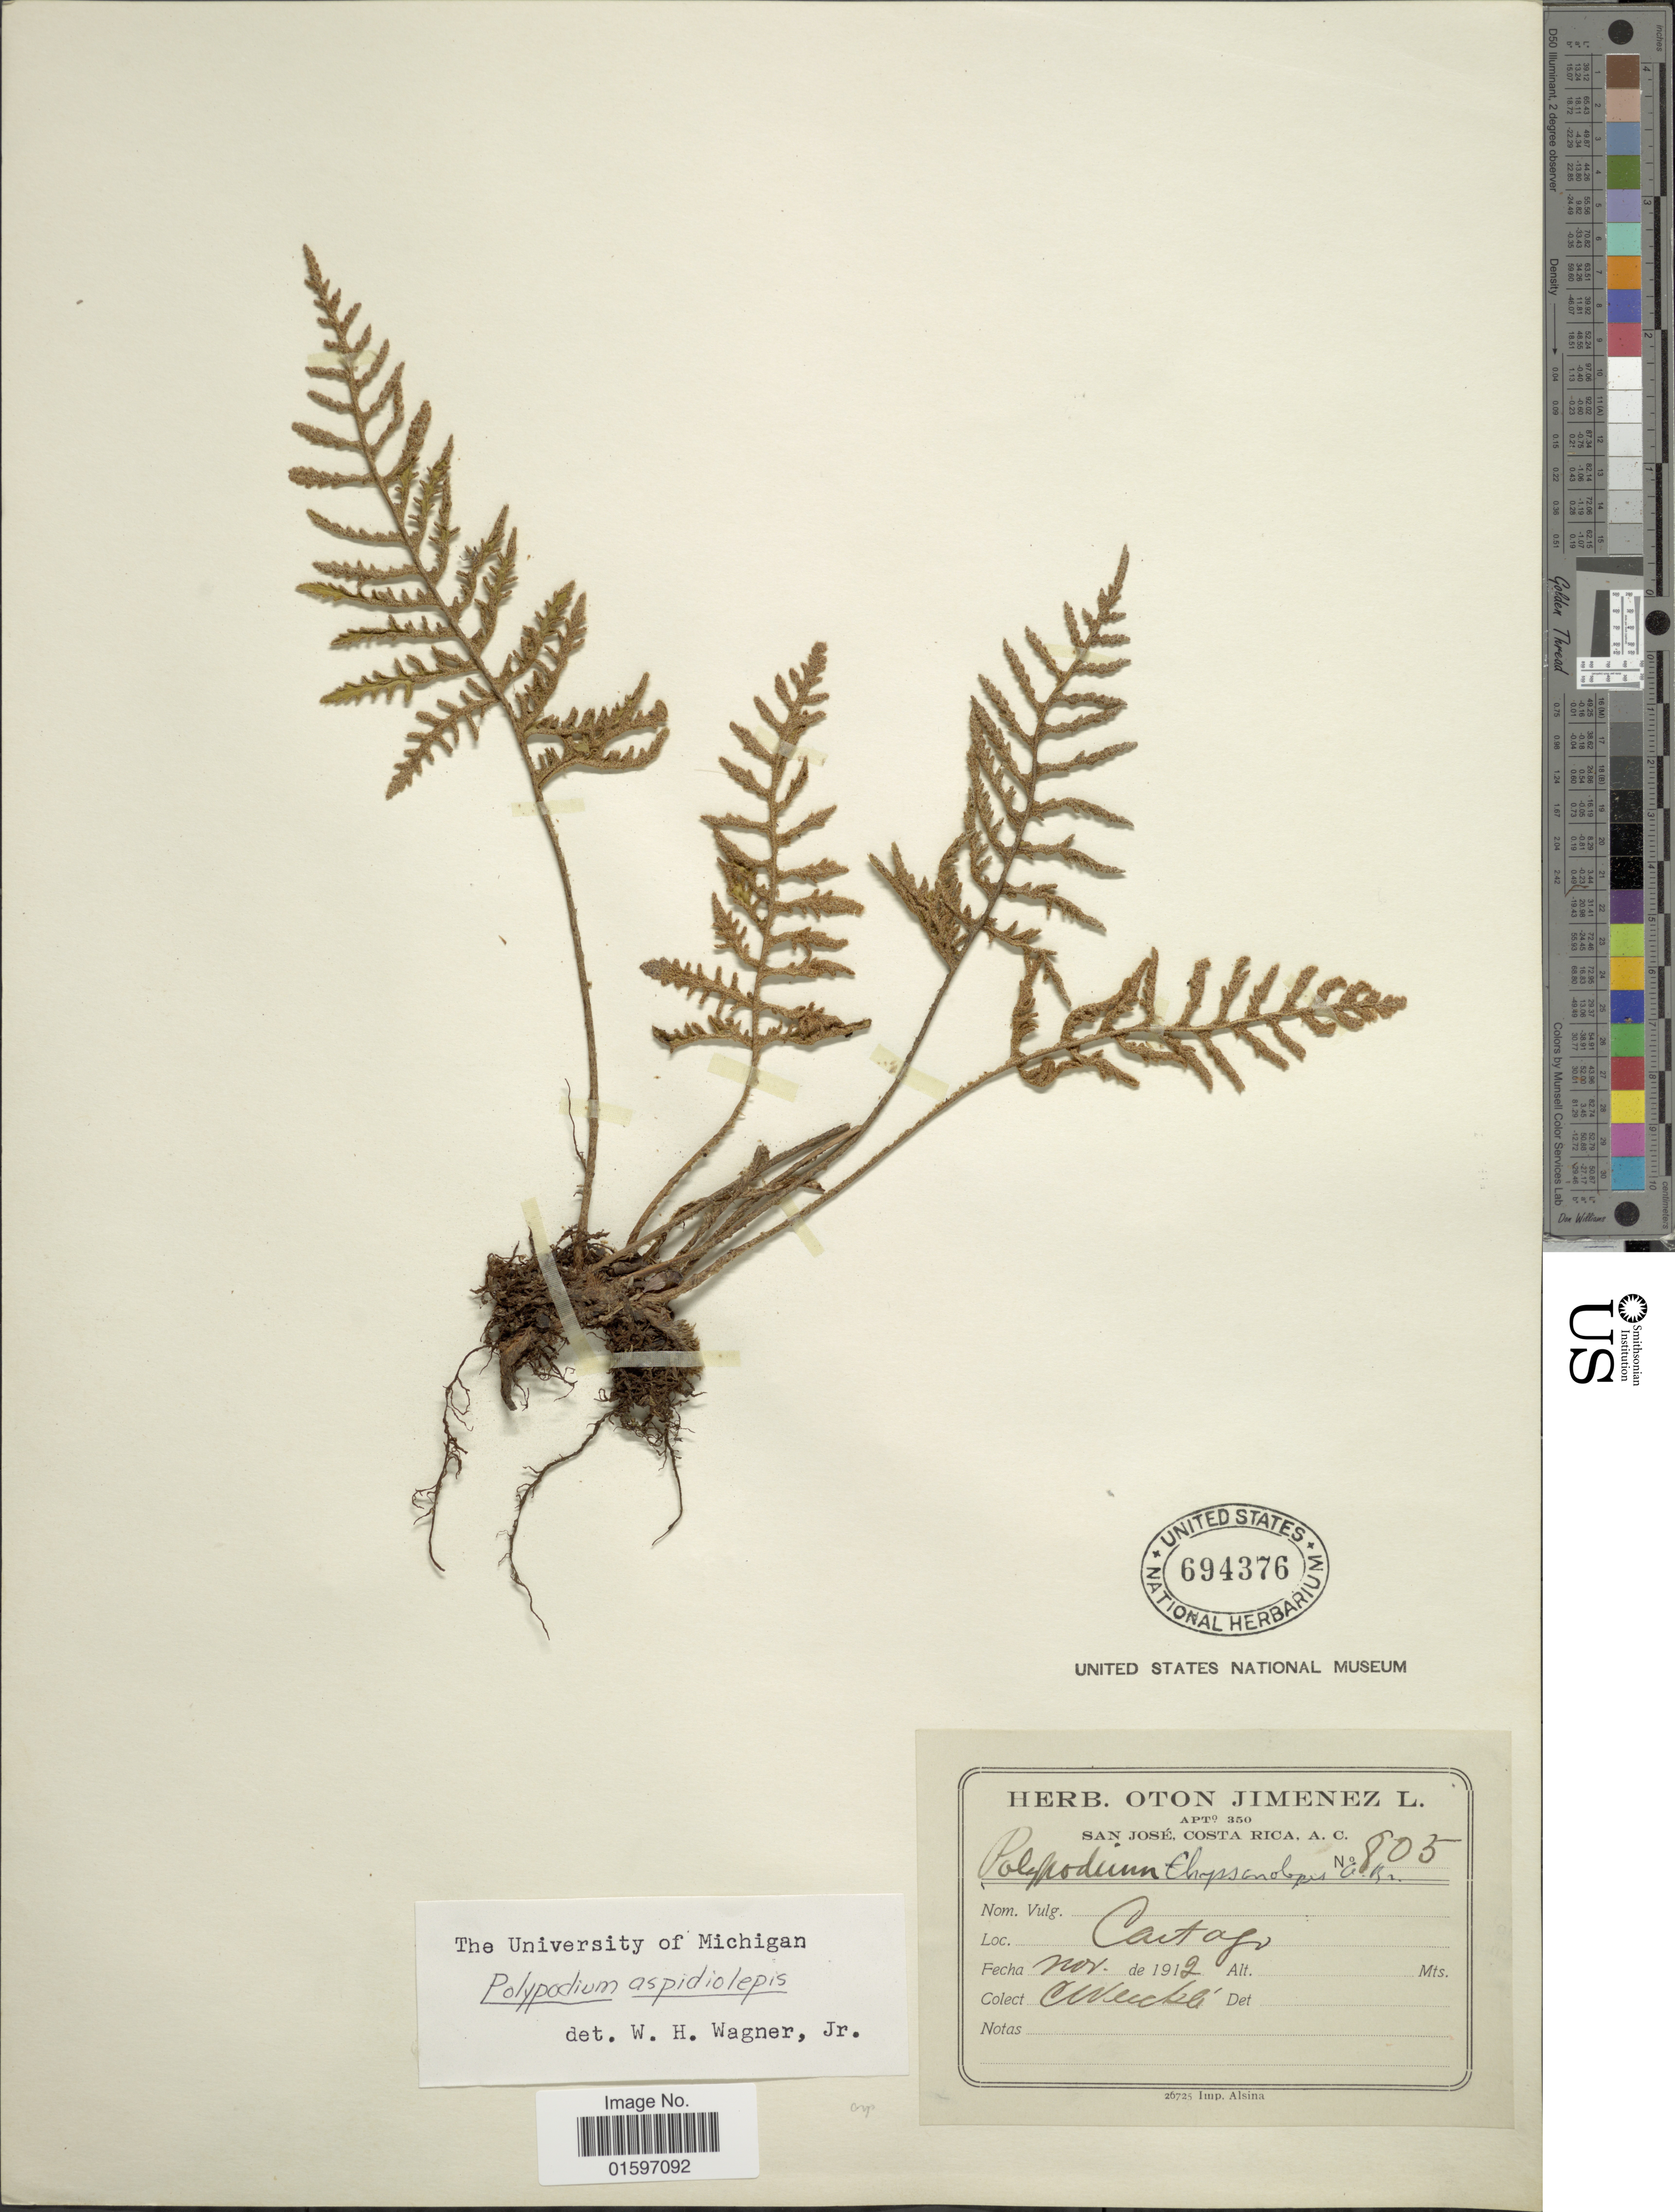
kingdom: Plantae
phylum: Tracheophyta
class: Polypodiopsida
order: Polypodiales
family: Polypodiaceae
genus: Pleopeltis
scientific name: Pleopeltis x aspidiolepis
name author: (Baker) A.R. Sm.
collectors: C. Wercklé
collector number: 805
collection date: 1912-11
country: Costa Rica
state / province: Cartago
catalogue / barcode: US 694376